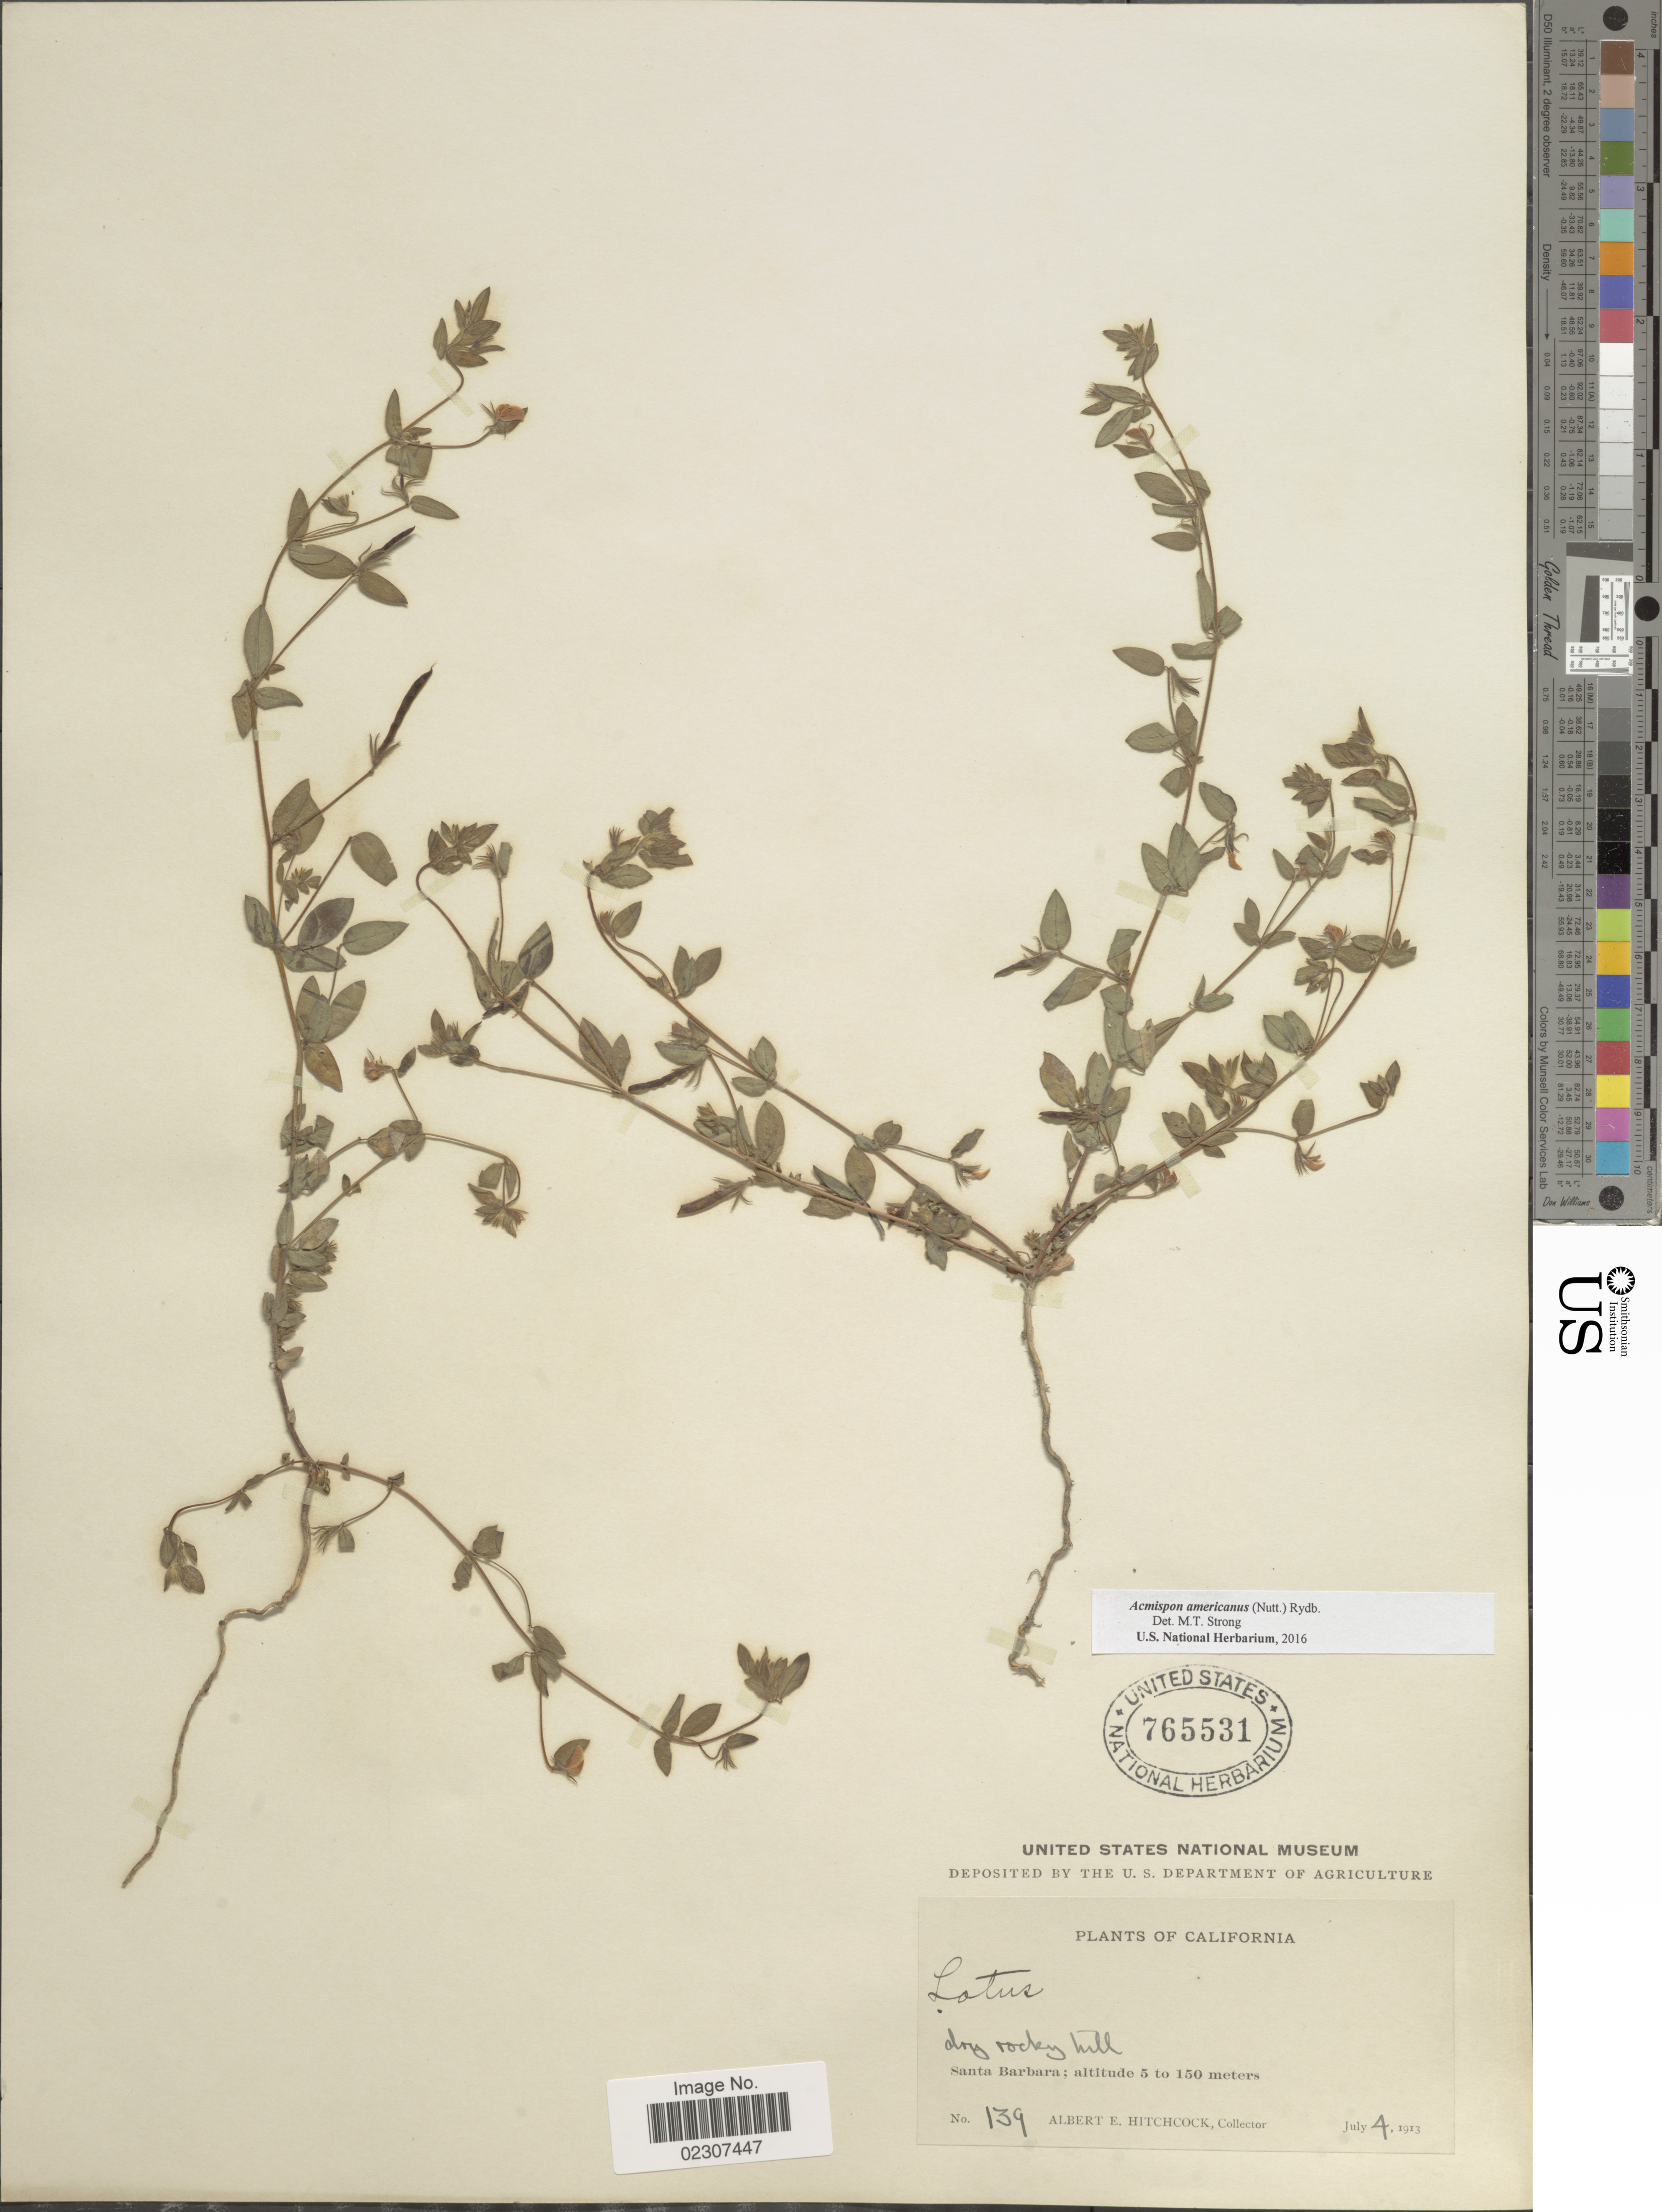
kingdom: Plantae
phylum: Tracheophyta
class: Magnoliopsida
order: Fabales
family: Fabaceae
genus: Acmispon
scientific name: Acmispon americanus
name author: (Nutt.) Rydb.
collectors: A. Hitchcock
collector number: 139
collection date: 1913-07-04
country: United States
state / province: California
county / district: Santa Barbara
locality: California, Santa Barbara.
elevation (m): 5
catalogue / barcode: US 765531